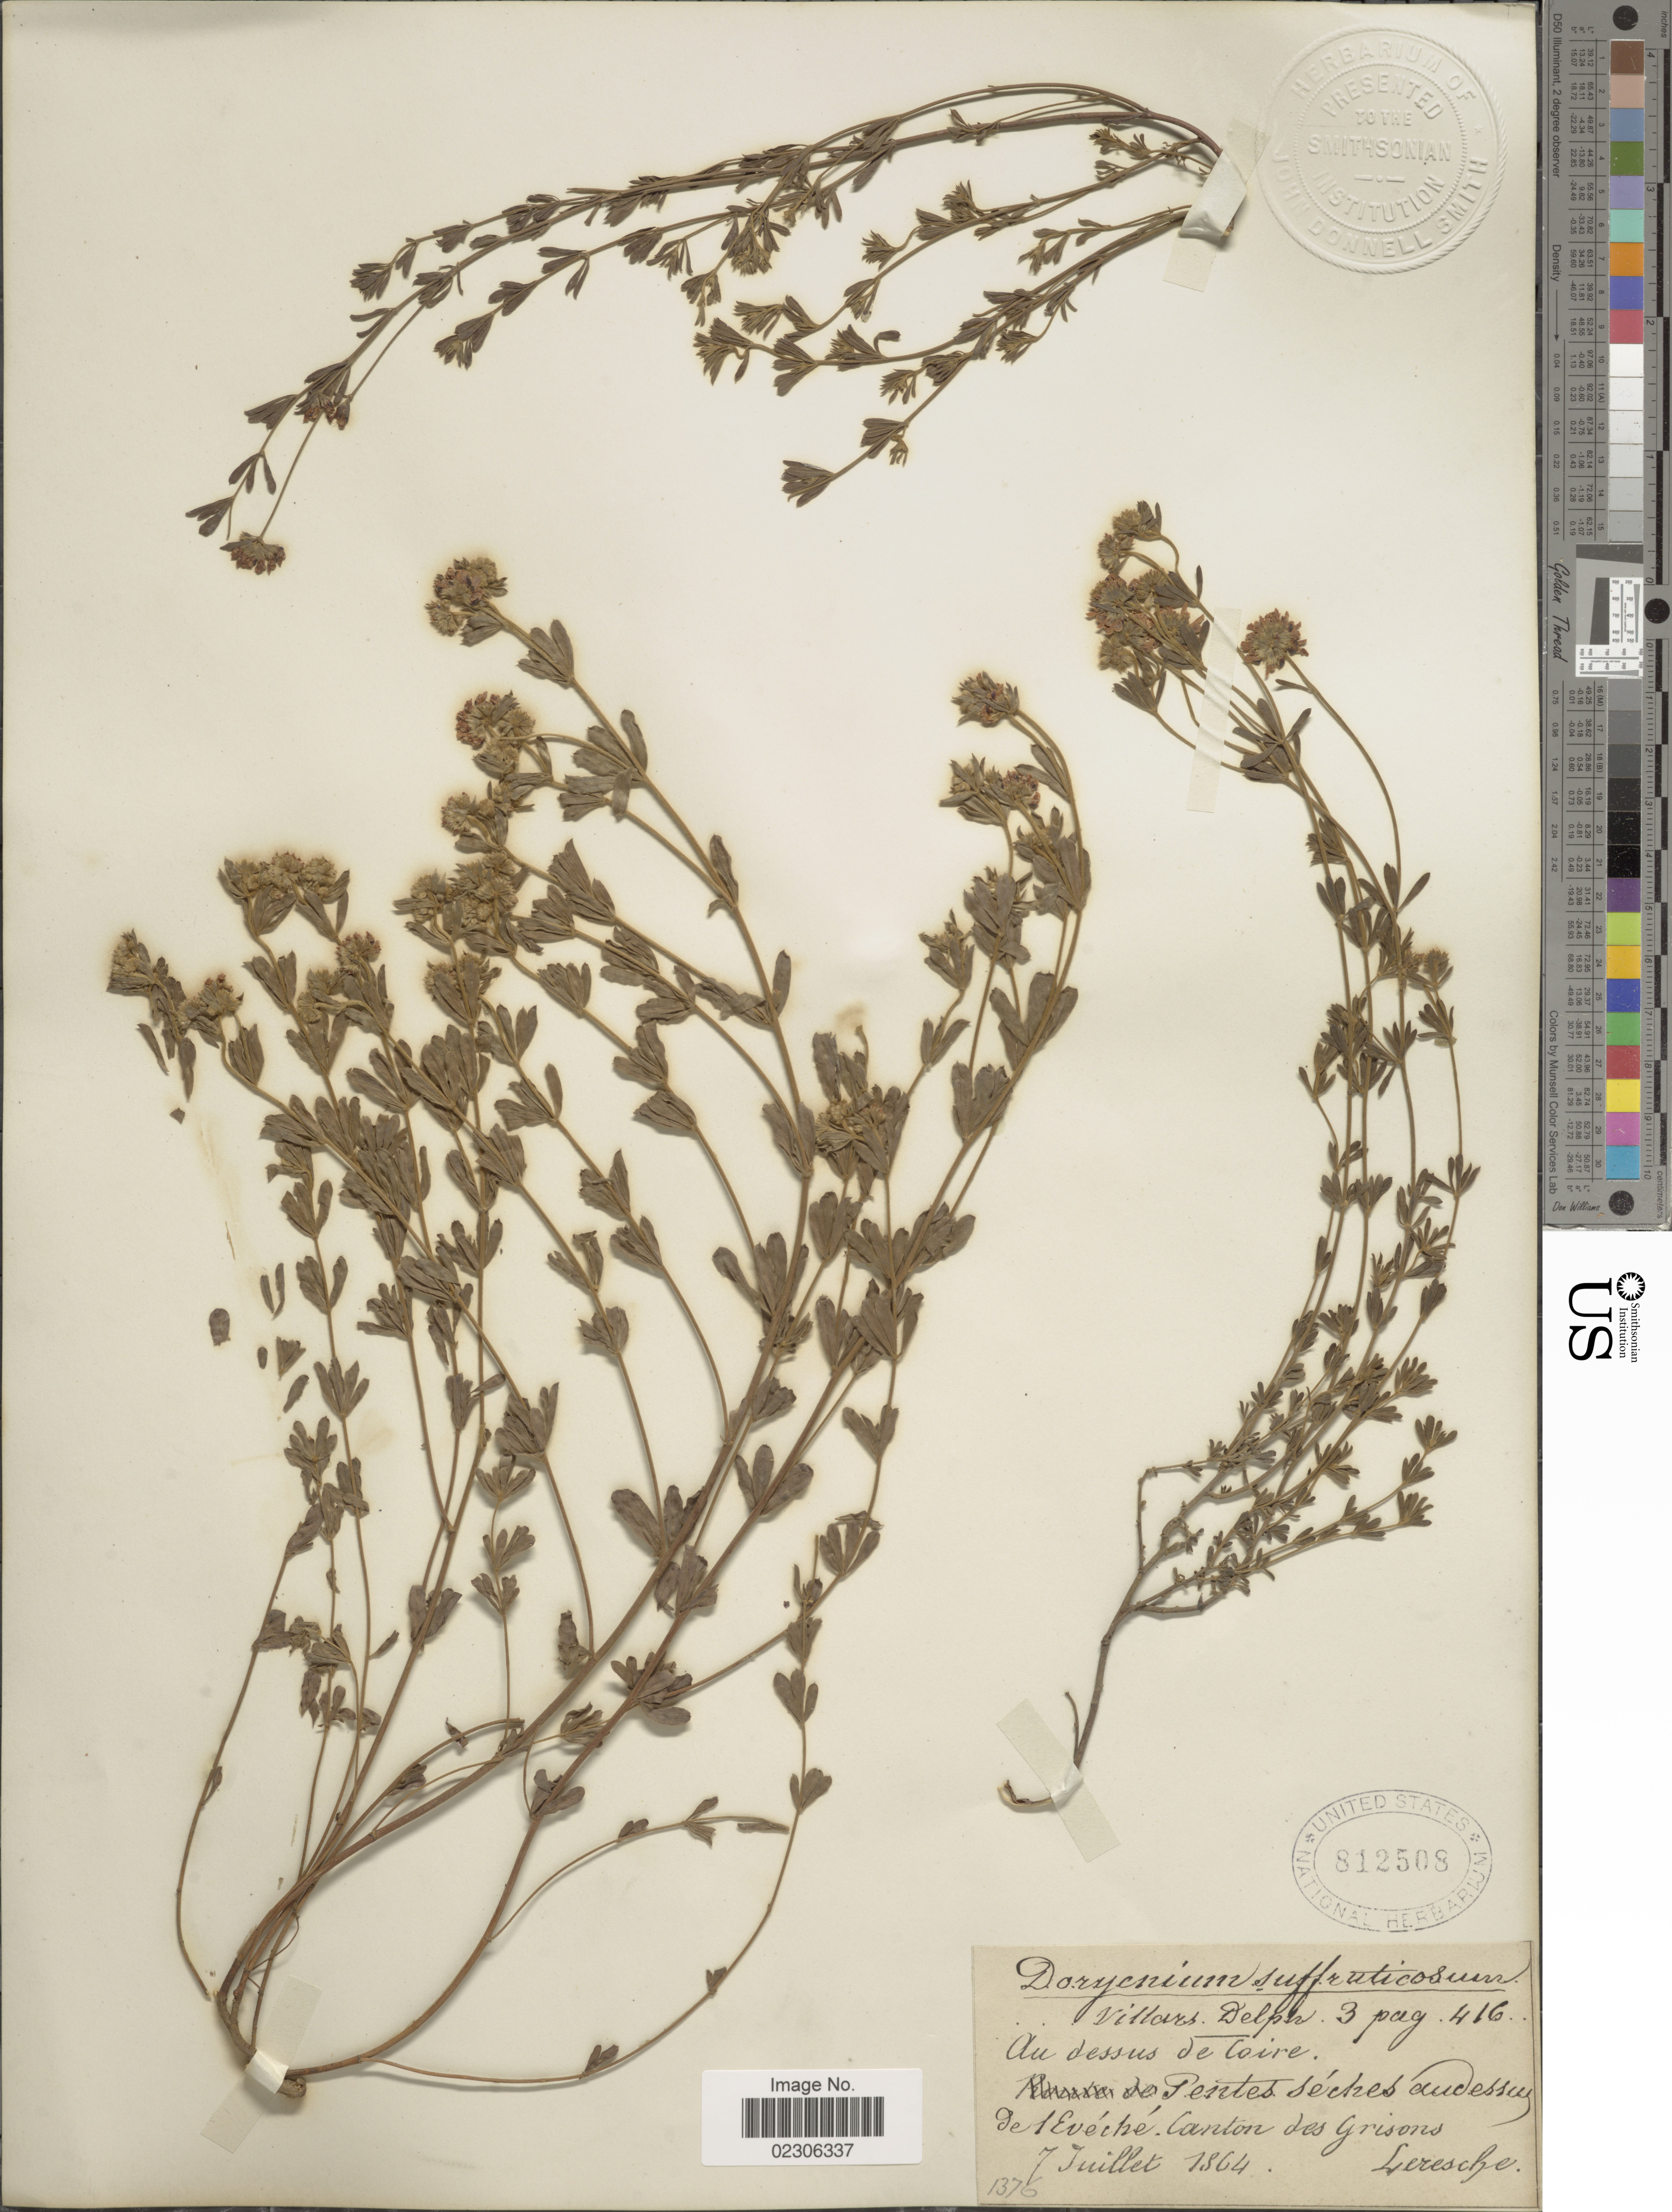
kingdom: Plantae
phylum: Tracheophyta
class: Magnoliopsida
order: Fabales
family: Fabaceae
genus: Dorycnium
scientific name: Dorycnium suffruticosum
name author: Vill.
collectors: Leresche, --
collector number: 1376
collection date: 1864-07-07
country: Switzerland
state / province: Graubunden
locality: Pentes seches au dessu de l'Eveche, Canton des Grisons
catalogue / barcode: US 812508